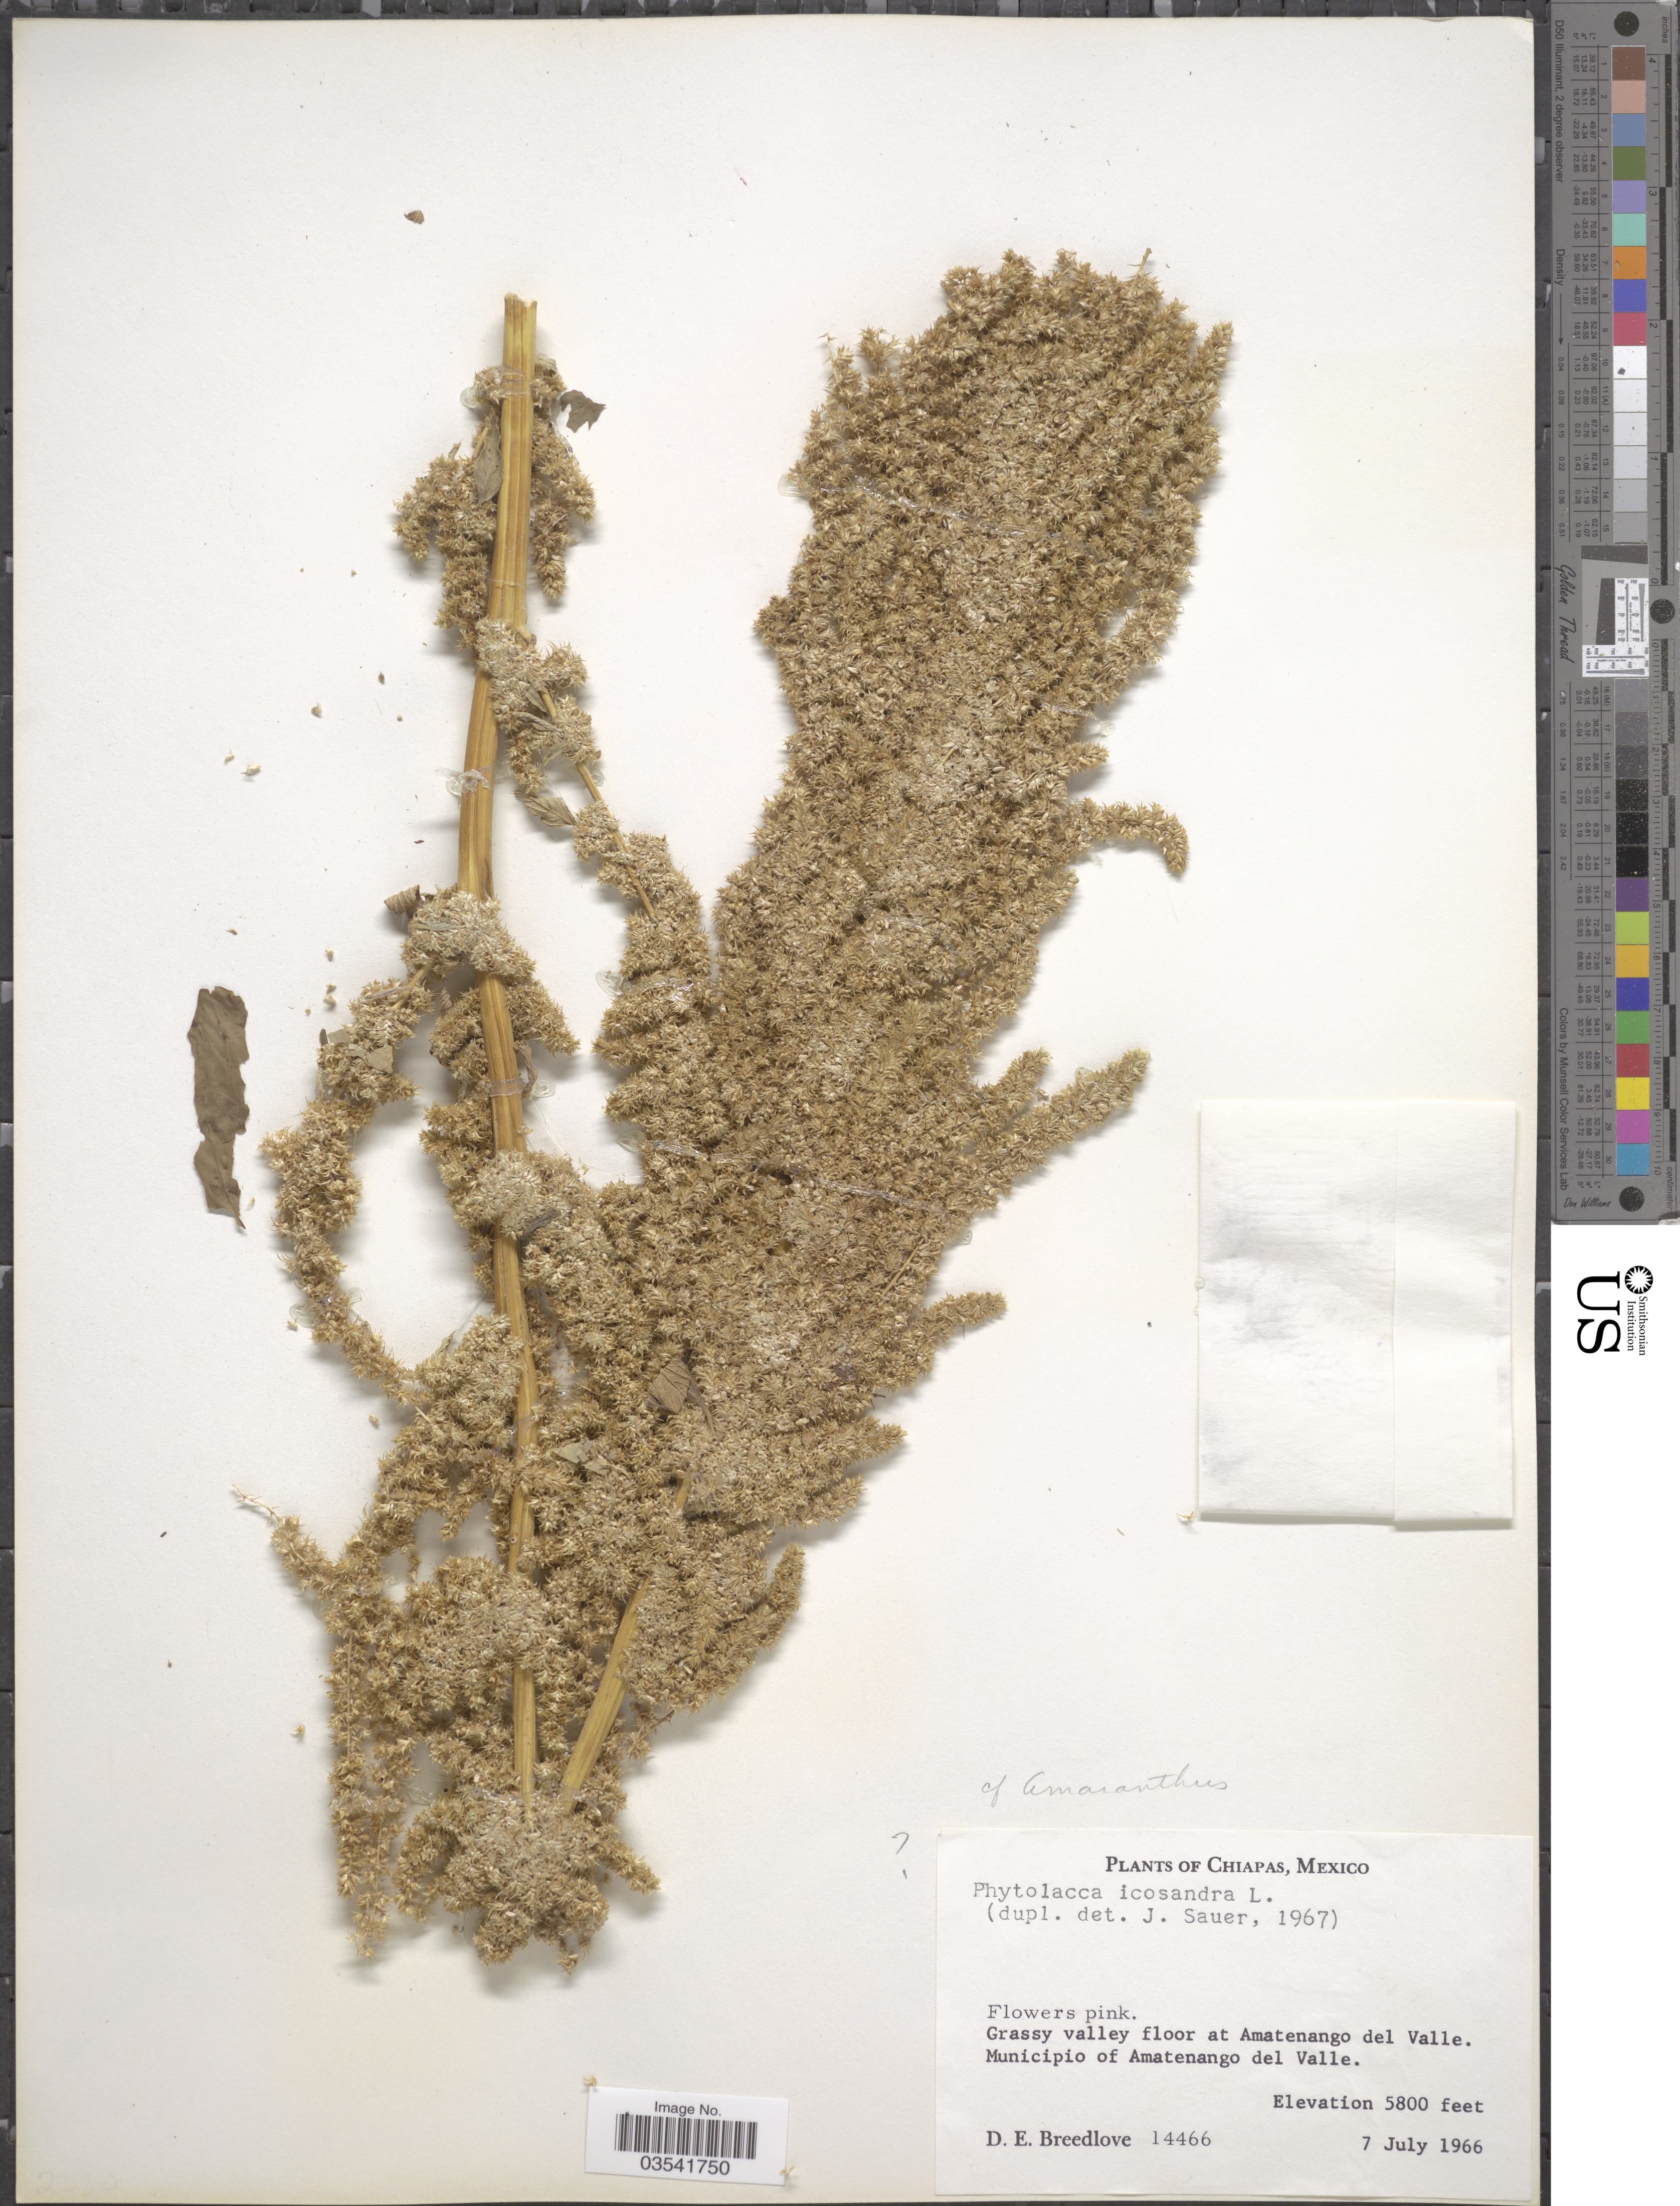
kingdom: Plantae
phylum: Tracheophyta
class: Magnoliopsida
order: Caryophyllales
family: Amaranthaceae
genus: Amaranthus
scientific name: Amaranthus sp.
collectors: D. E. Breedlove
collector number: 14466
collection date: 1966-07-07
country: Mexico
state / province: Chiapas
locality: Grassy valley floor at Amatenango del Valle. Municipio of Amatenango del Valle.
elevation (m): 1768